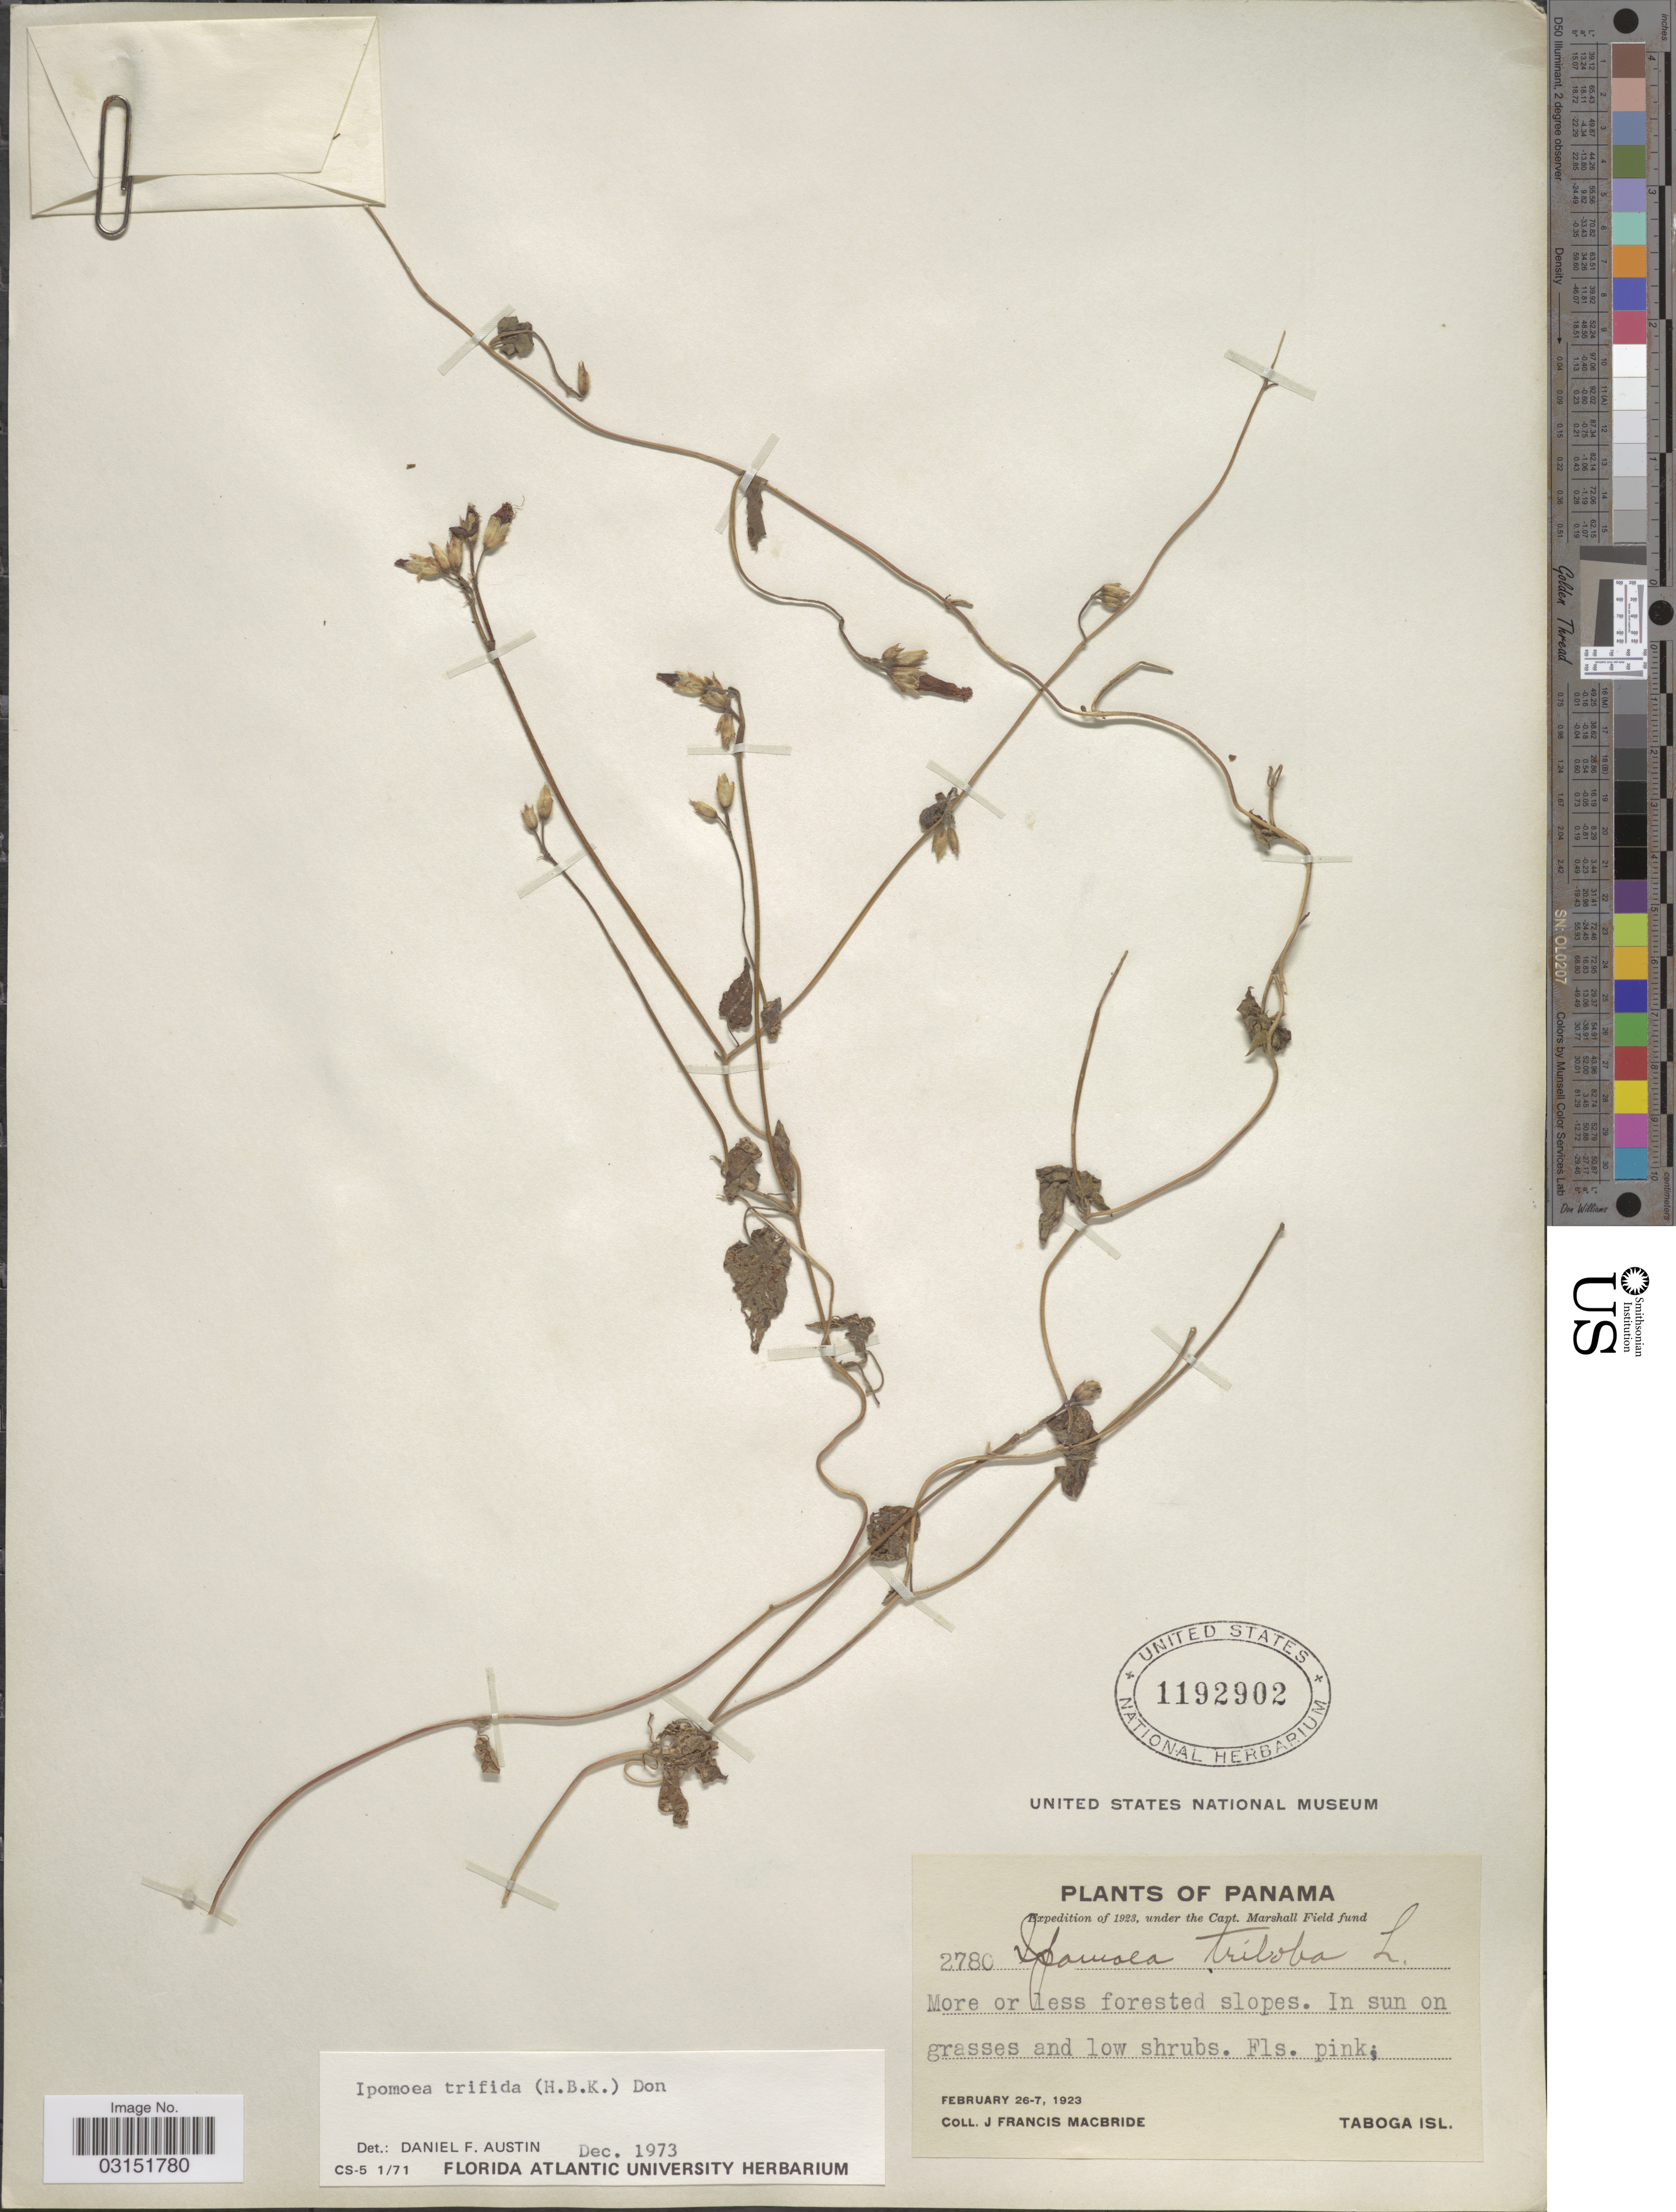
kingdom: Plantae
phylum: Tracheophyta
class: Magnoliopsida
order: Solanales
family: Convolvulaceae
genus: Ipomoea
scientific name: Ipomoea trifida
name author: (Kunth) G. Don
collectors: J. F. Macbride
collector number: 2780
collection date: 1923-02-07/1923-02-26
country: Panama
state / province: Panamá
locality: Taboga Island.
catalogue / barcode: US 1192902